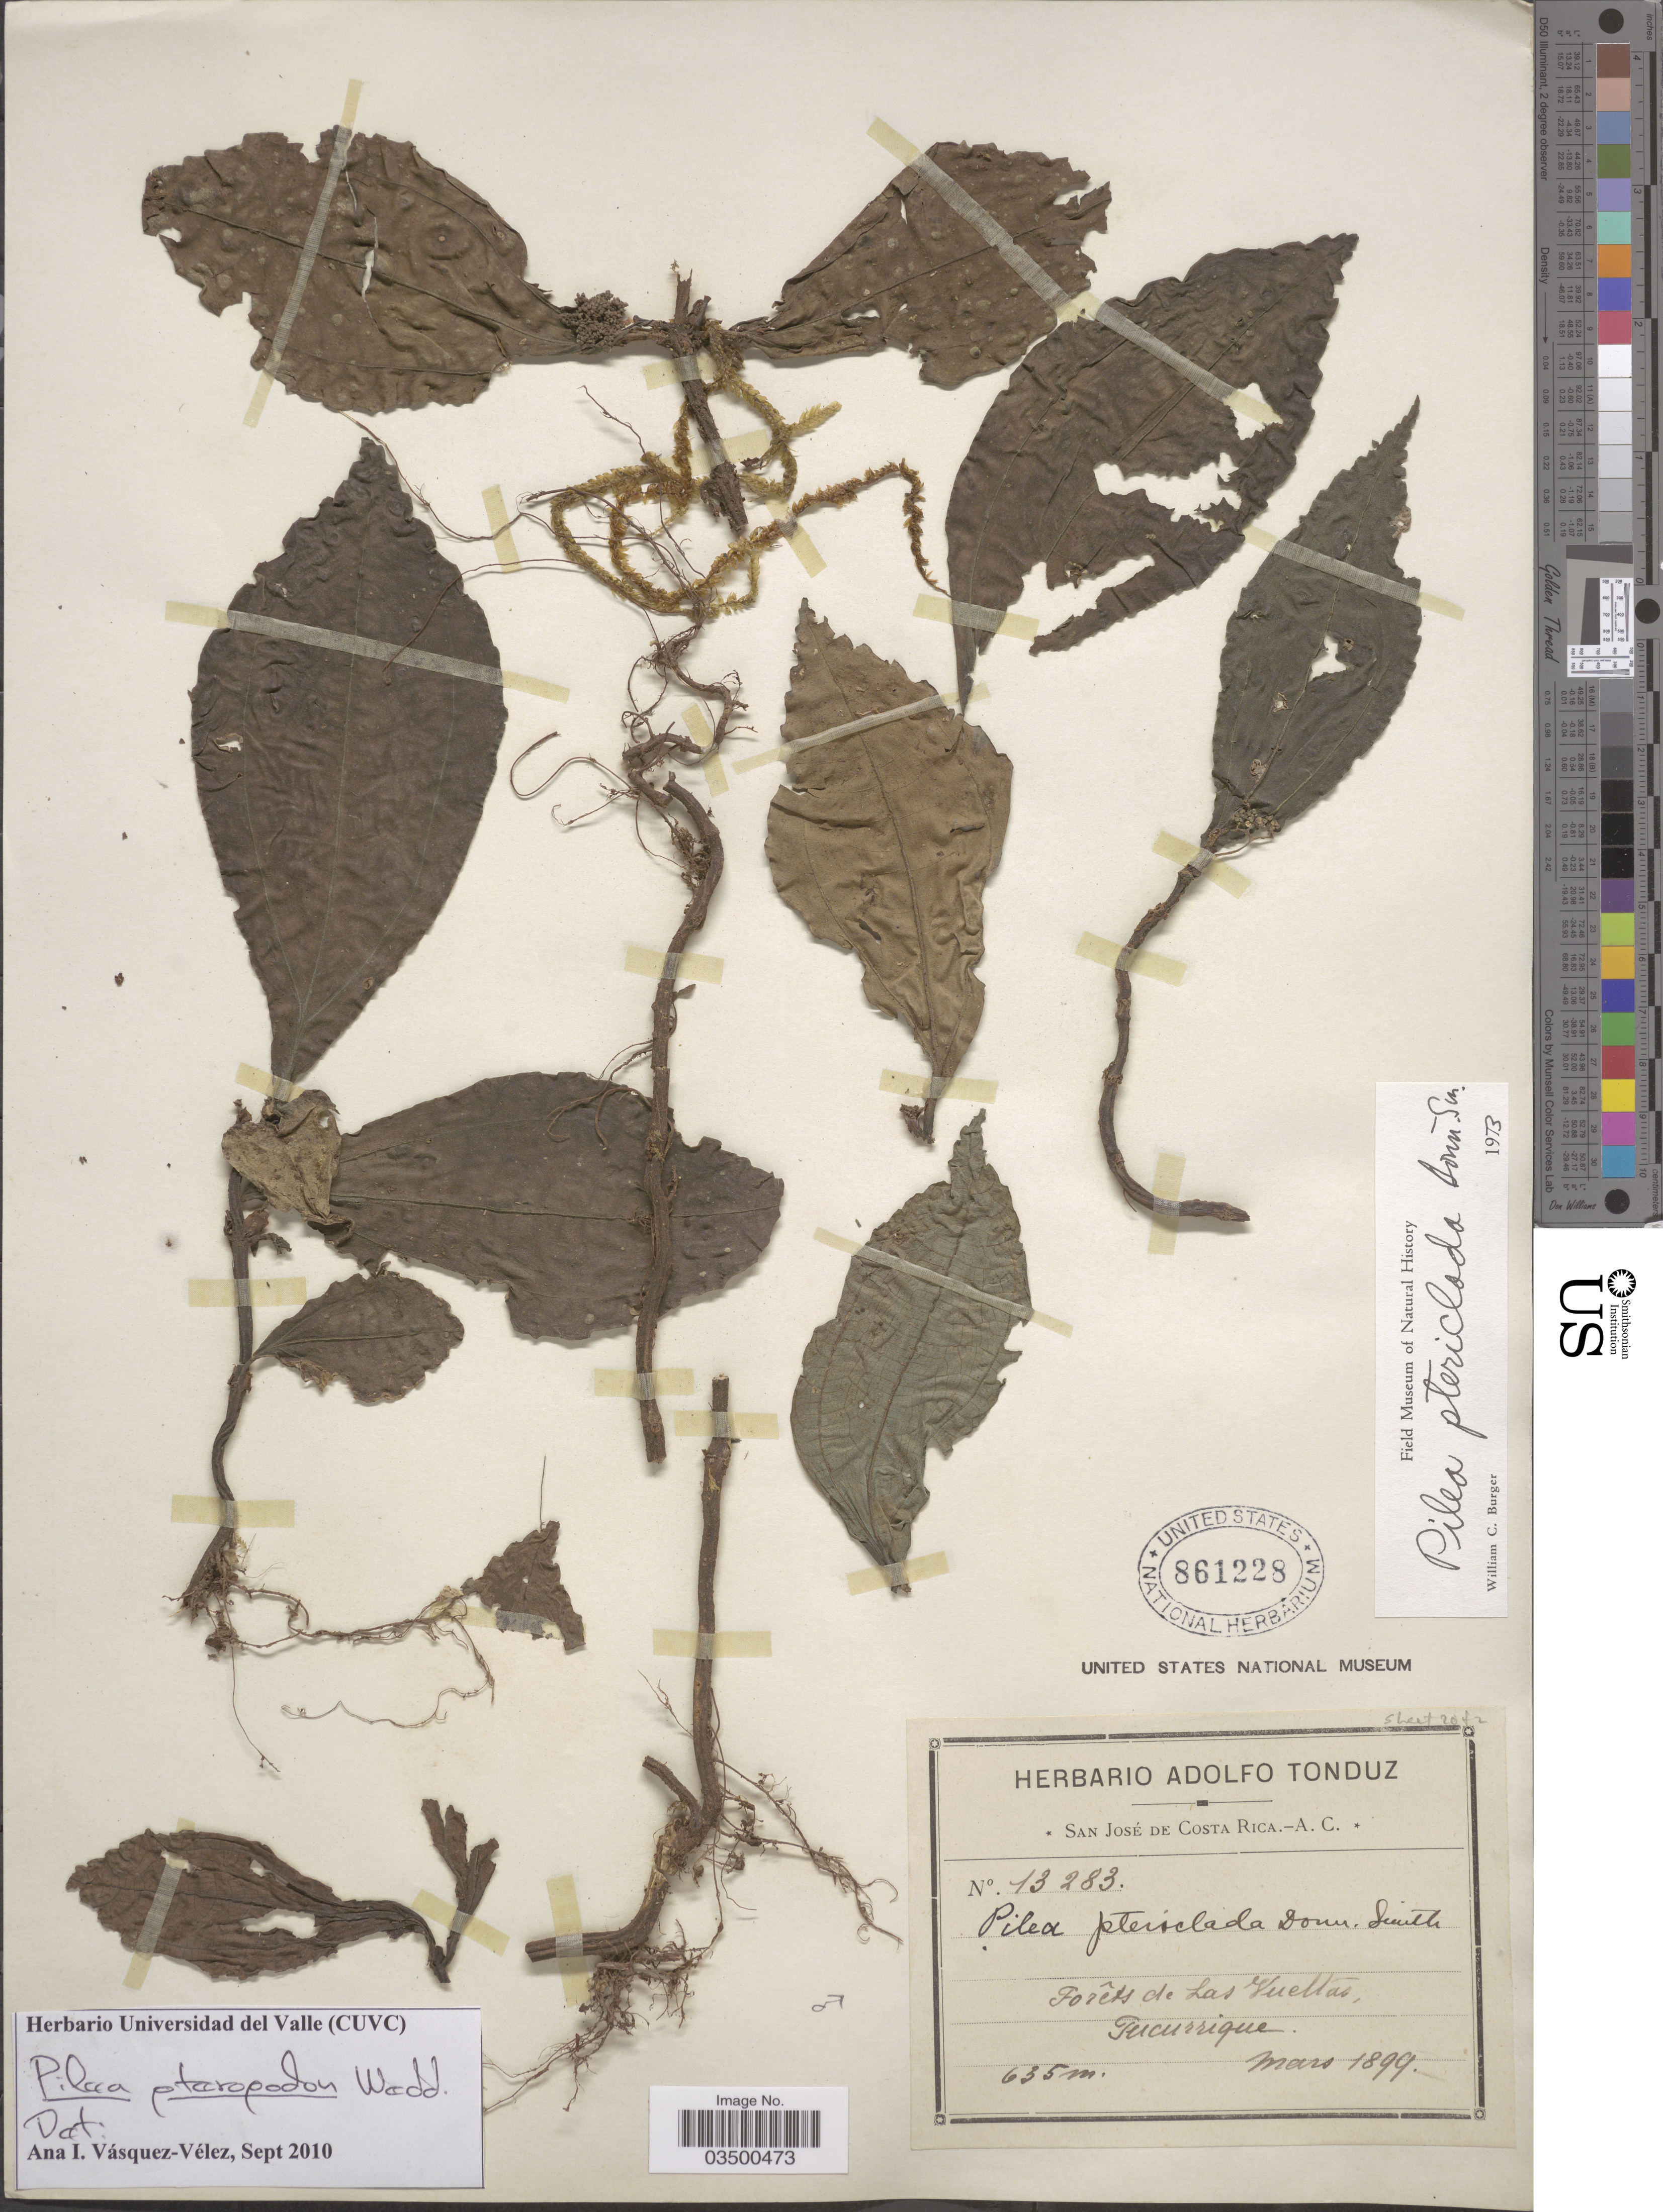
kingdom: Plantae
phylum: Tracheophyta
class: Magnoliopsida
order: Rosales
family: Urticaceae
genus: Pilea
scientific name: Pilea pteropodon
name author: Wedd.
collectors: ex Herb. Adolfo Tonduz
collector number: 13283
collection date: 1899-03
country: Costa Rica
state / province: San José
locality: Forêts de Las Vueltas. Tucurrique.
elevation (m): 635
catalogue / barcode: US 861228